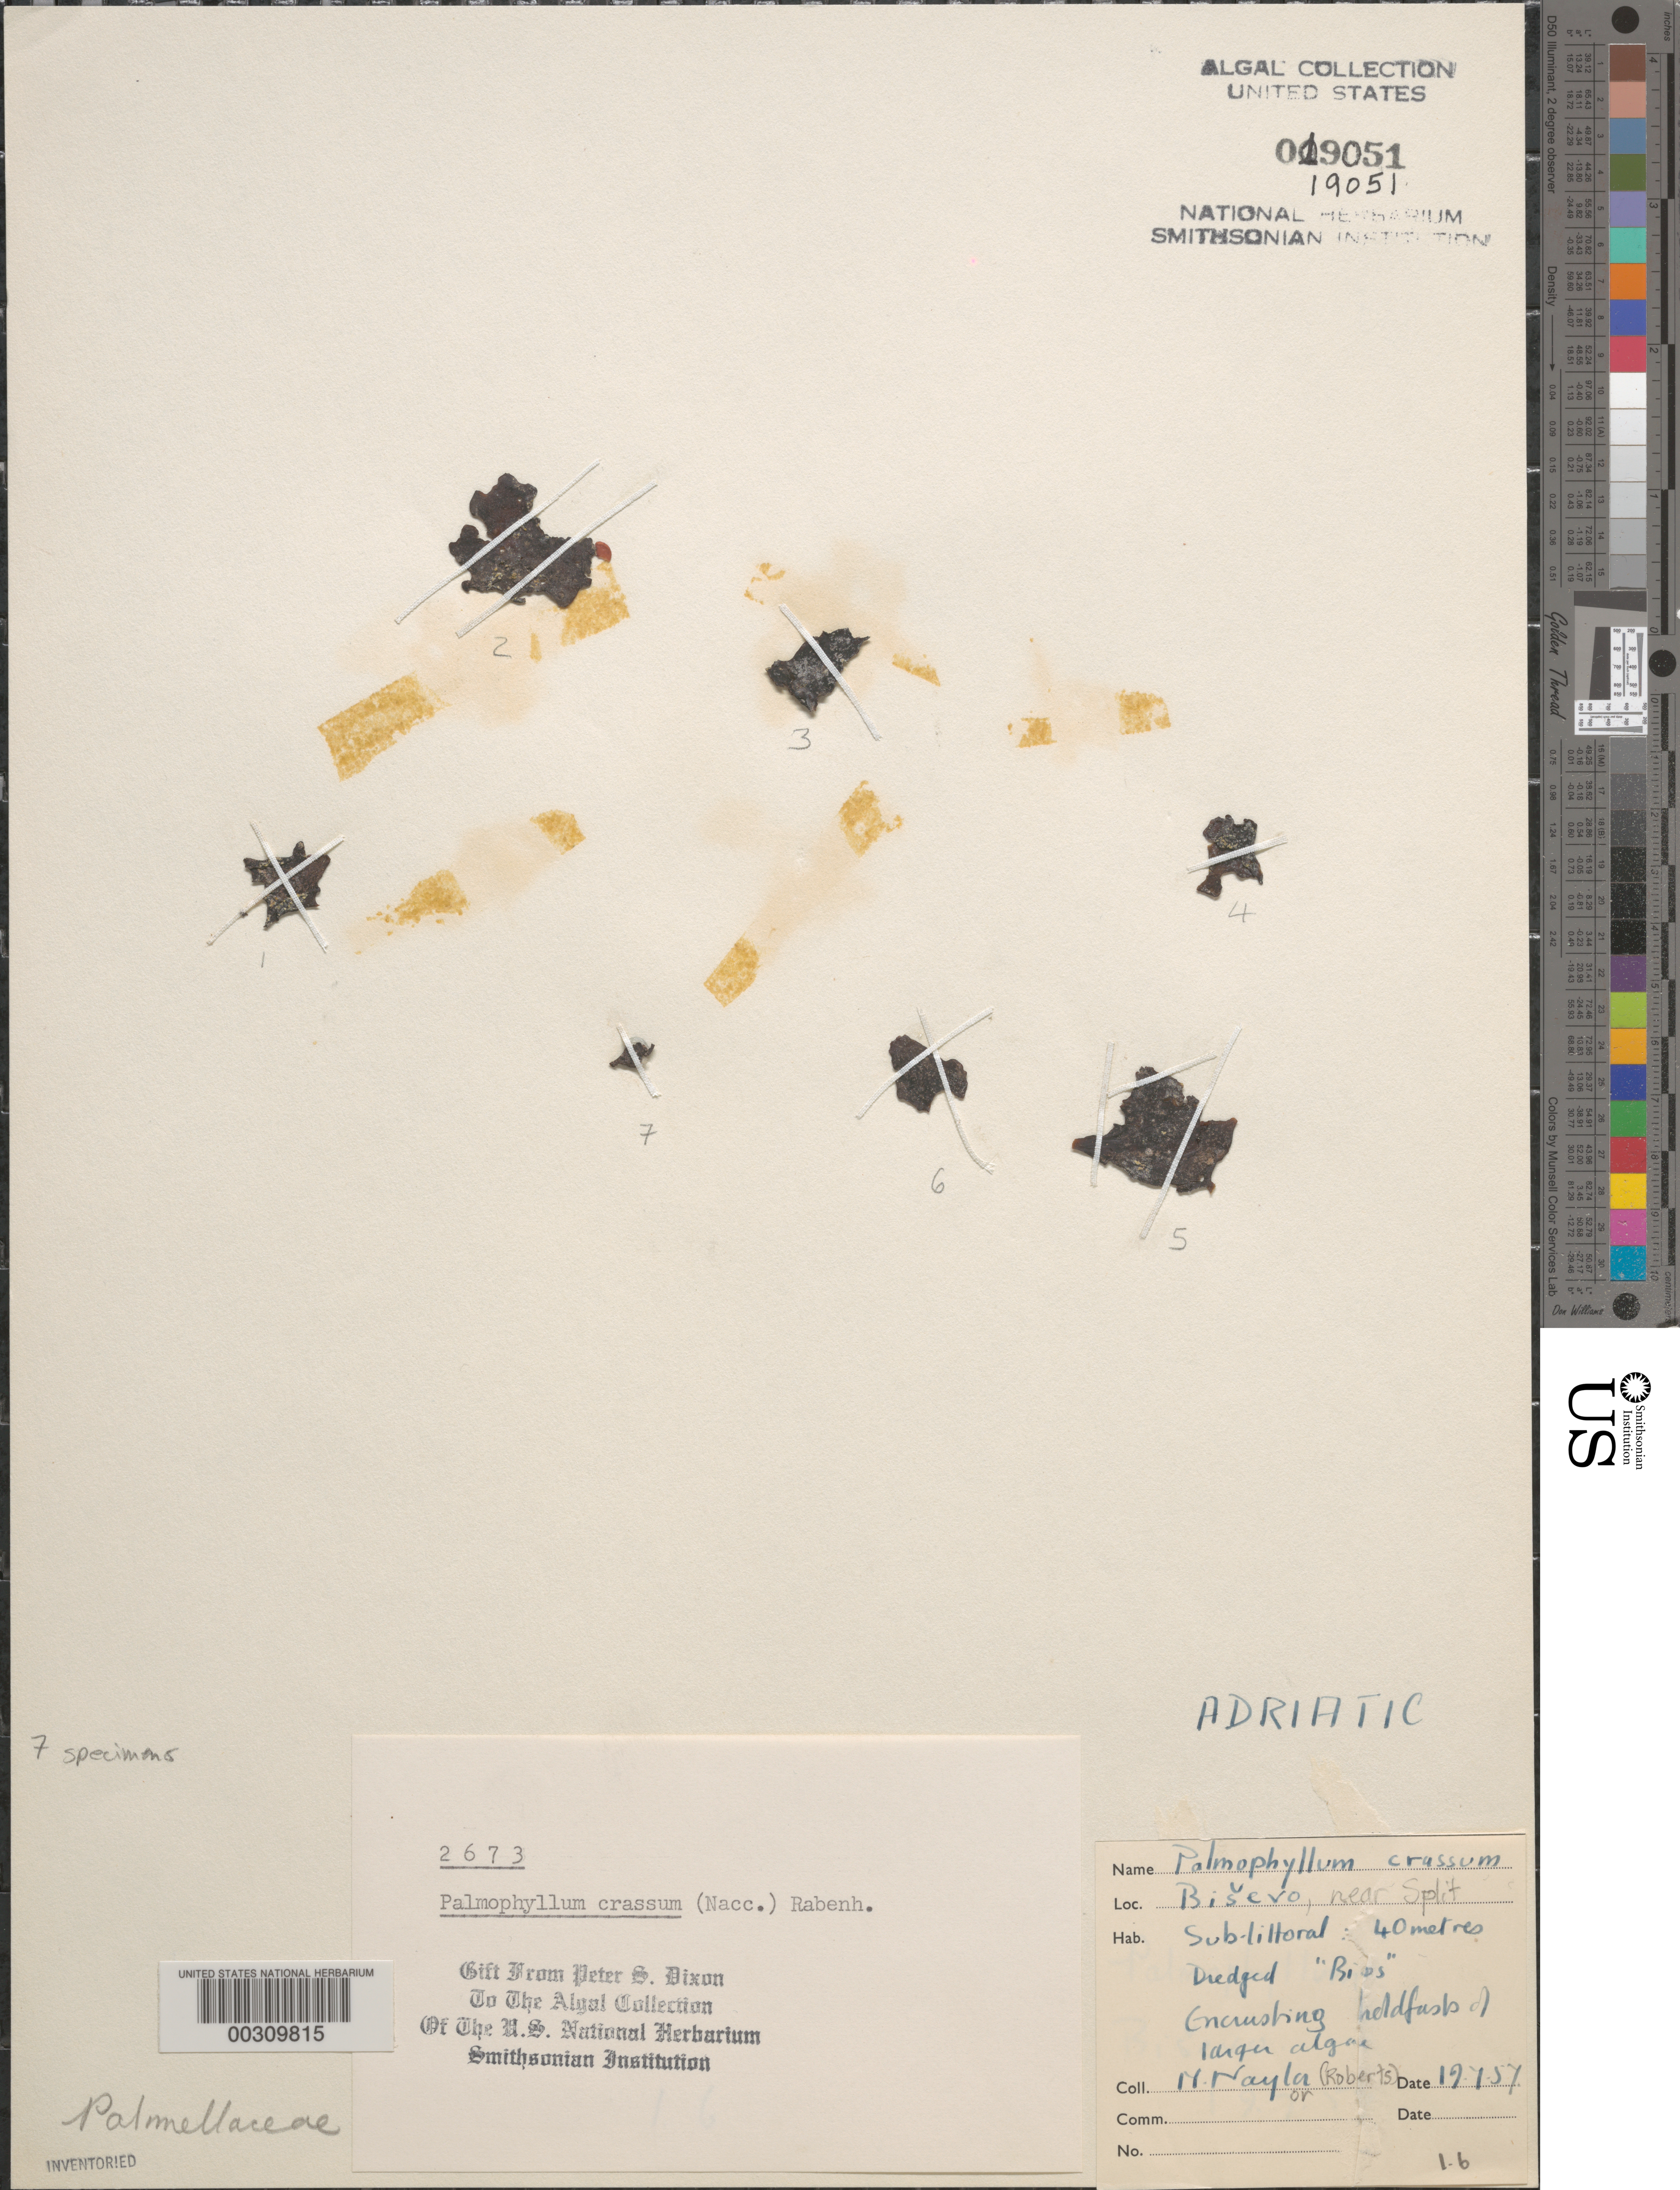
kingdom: Plantae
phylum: Chlorophyta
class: Palmophyllophyceae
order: Palmophyllales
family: Palmophyllaceae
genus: Palmophyllum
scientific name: Palmophyllum crassum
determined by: Dixon, P. S.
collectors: M. Roberts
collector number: PSD 2673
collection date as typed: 19 Jul 1957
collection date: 1957-07-19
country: Croatia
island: Bisevo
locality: Near Split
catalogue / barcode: US 19051